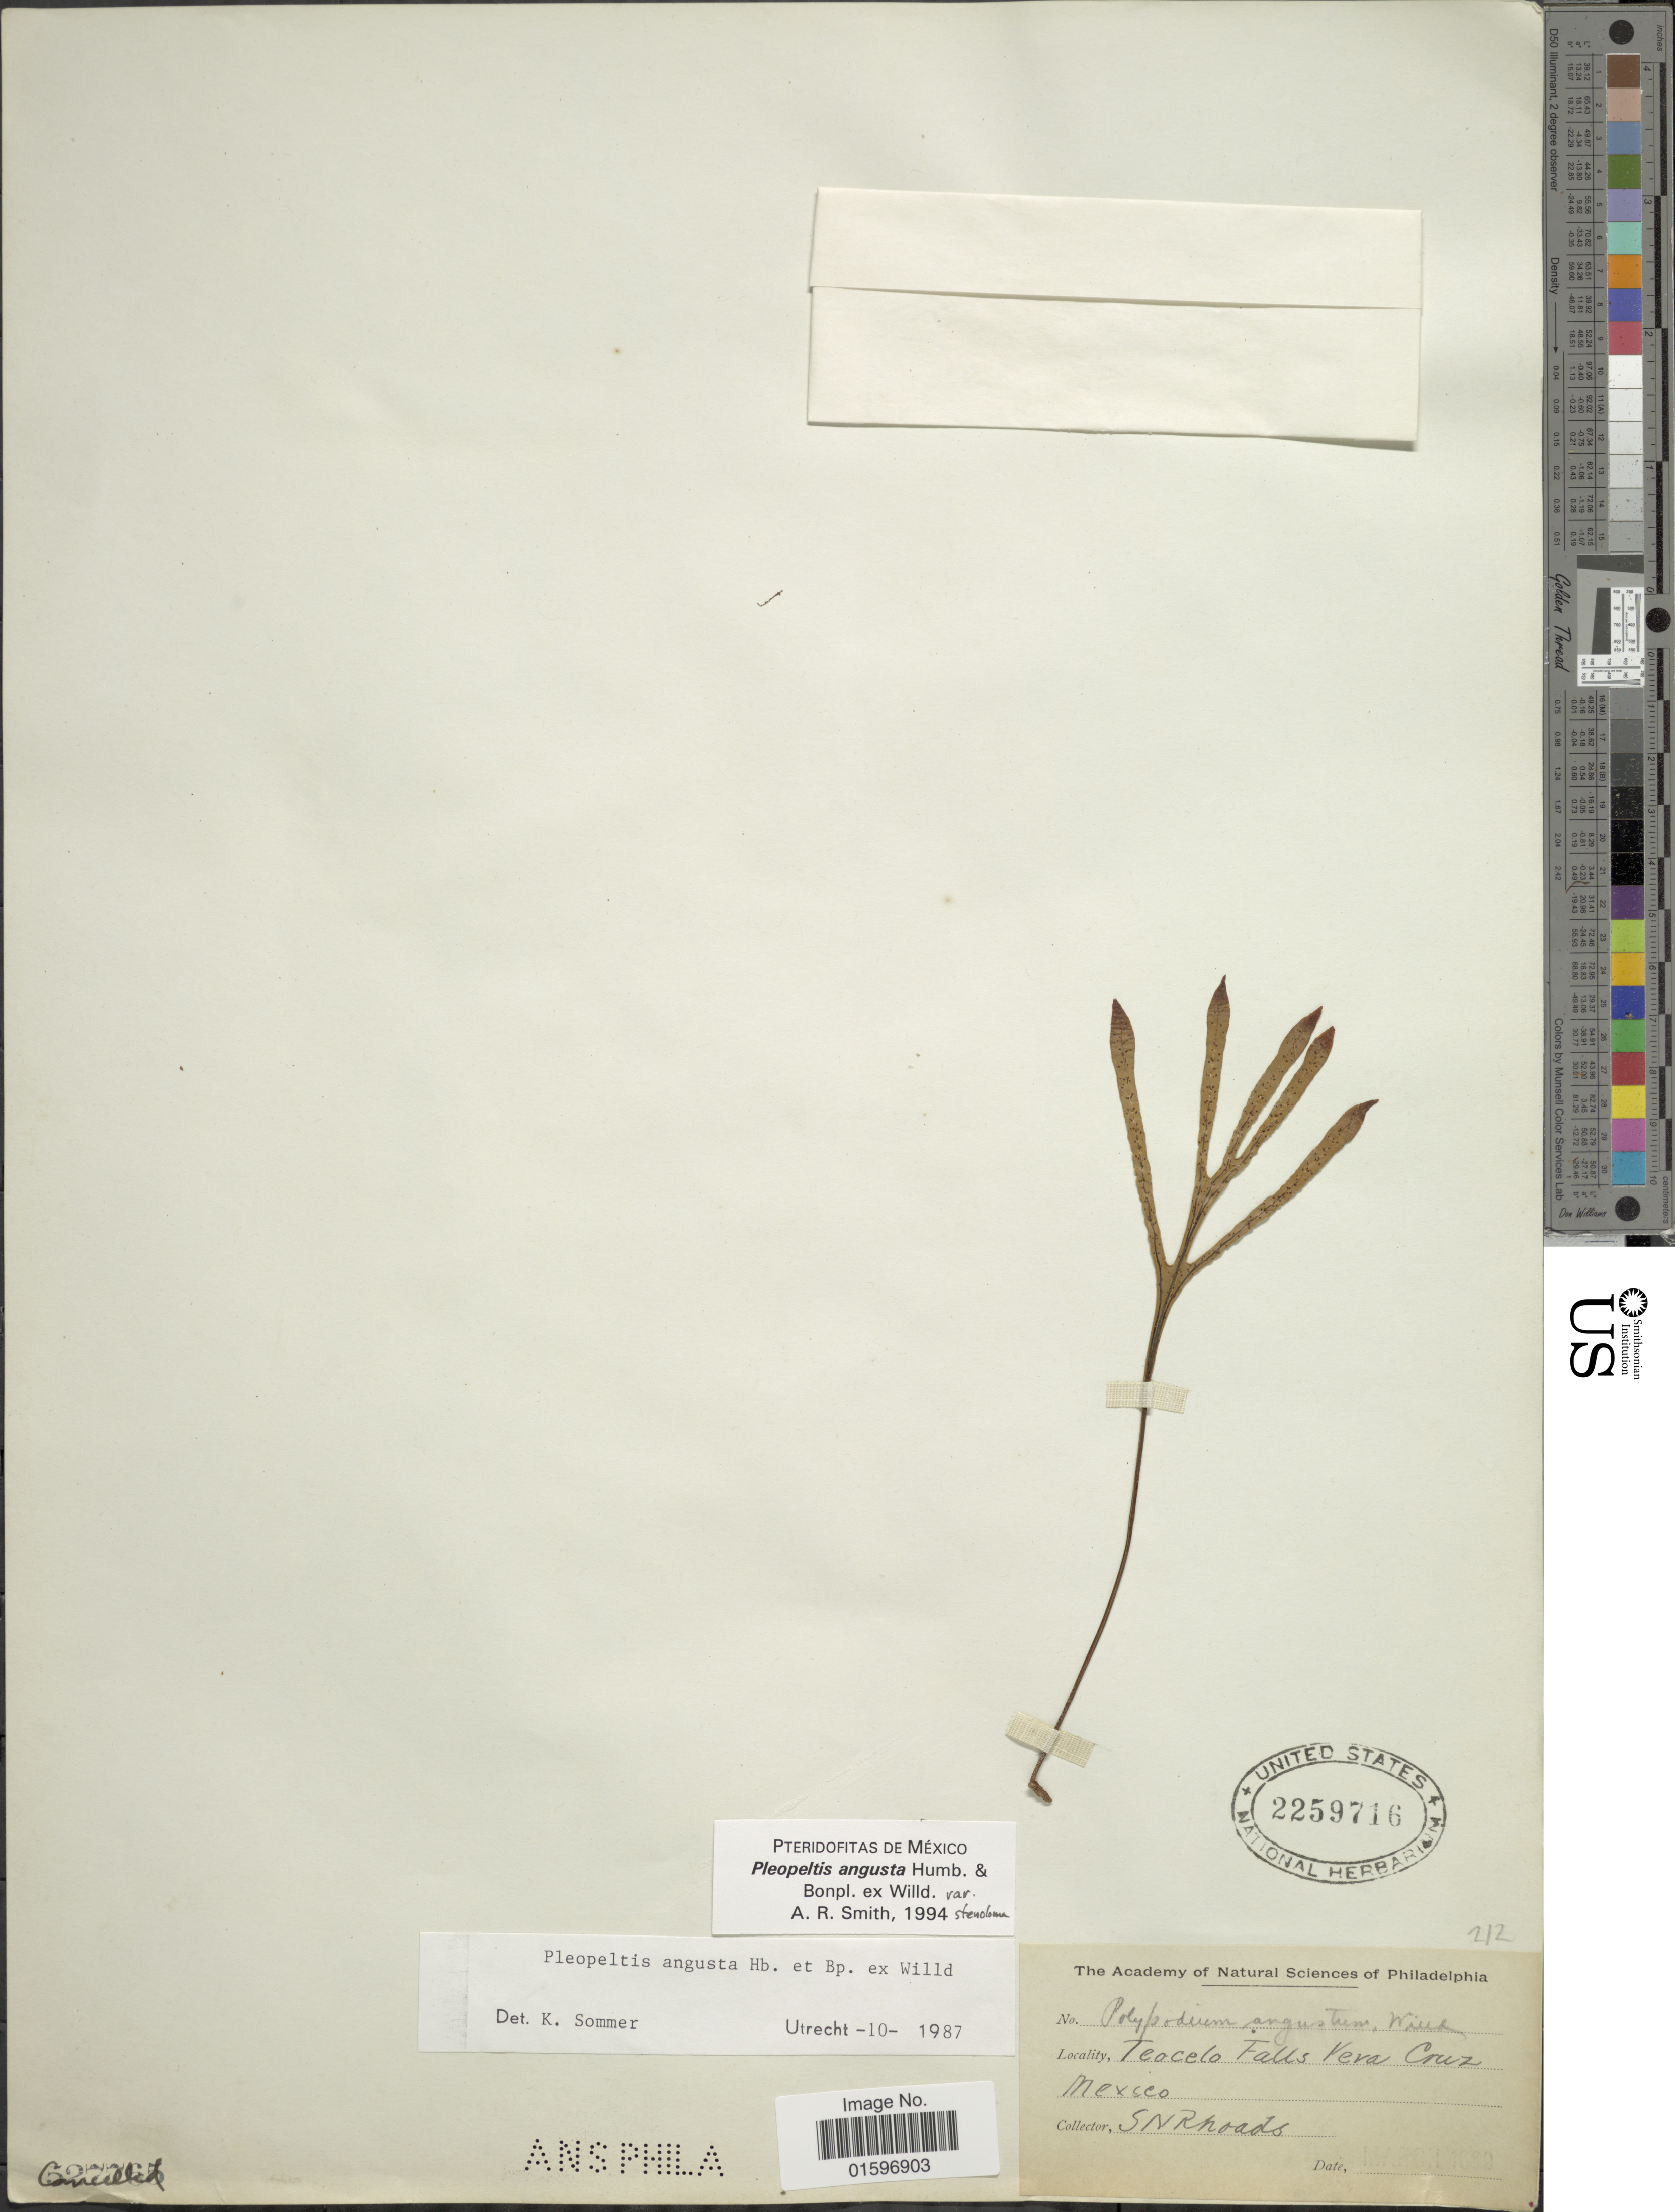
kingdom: Plantae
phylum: Tracheophyta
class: Polypodiopsida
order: Polypodiales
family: Polypodiaceae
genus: Pleopeltis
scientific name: Pleopeltis angusta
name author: Humb. & Bonap. ex Willd.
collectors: S. Rhoads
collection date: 1980-05-20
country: Mexico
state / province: Veracruz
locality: Teocelo Falls Vera Cruz.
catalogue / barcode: US 2259716